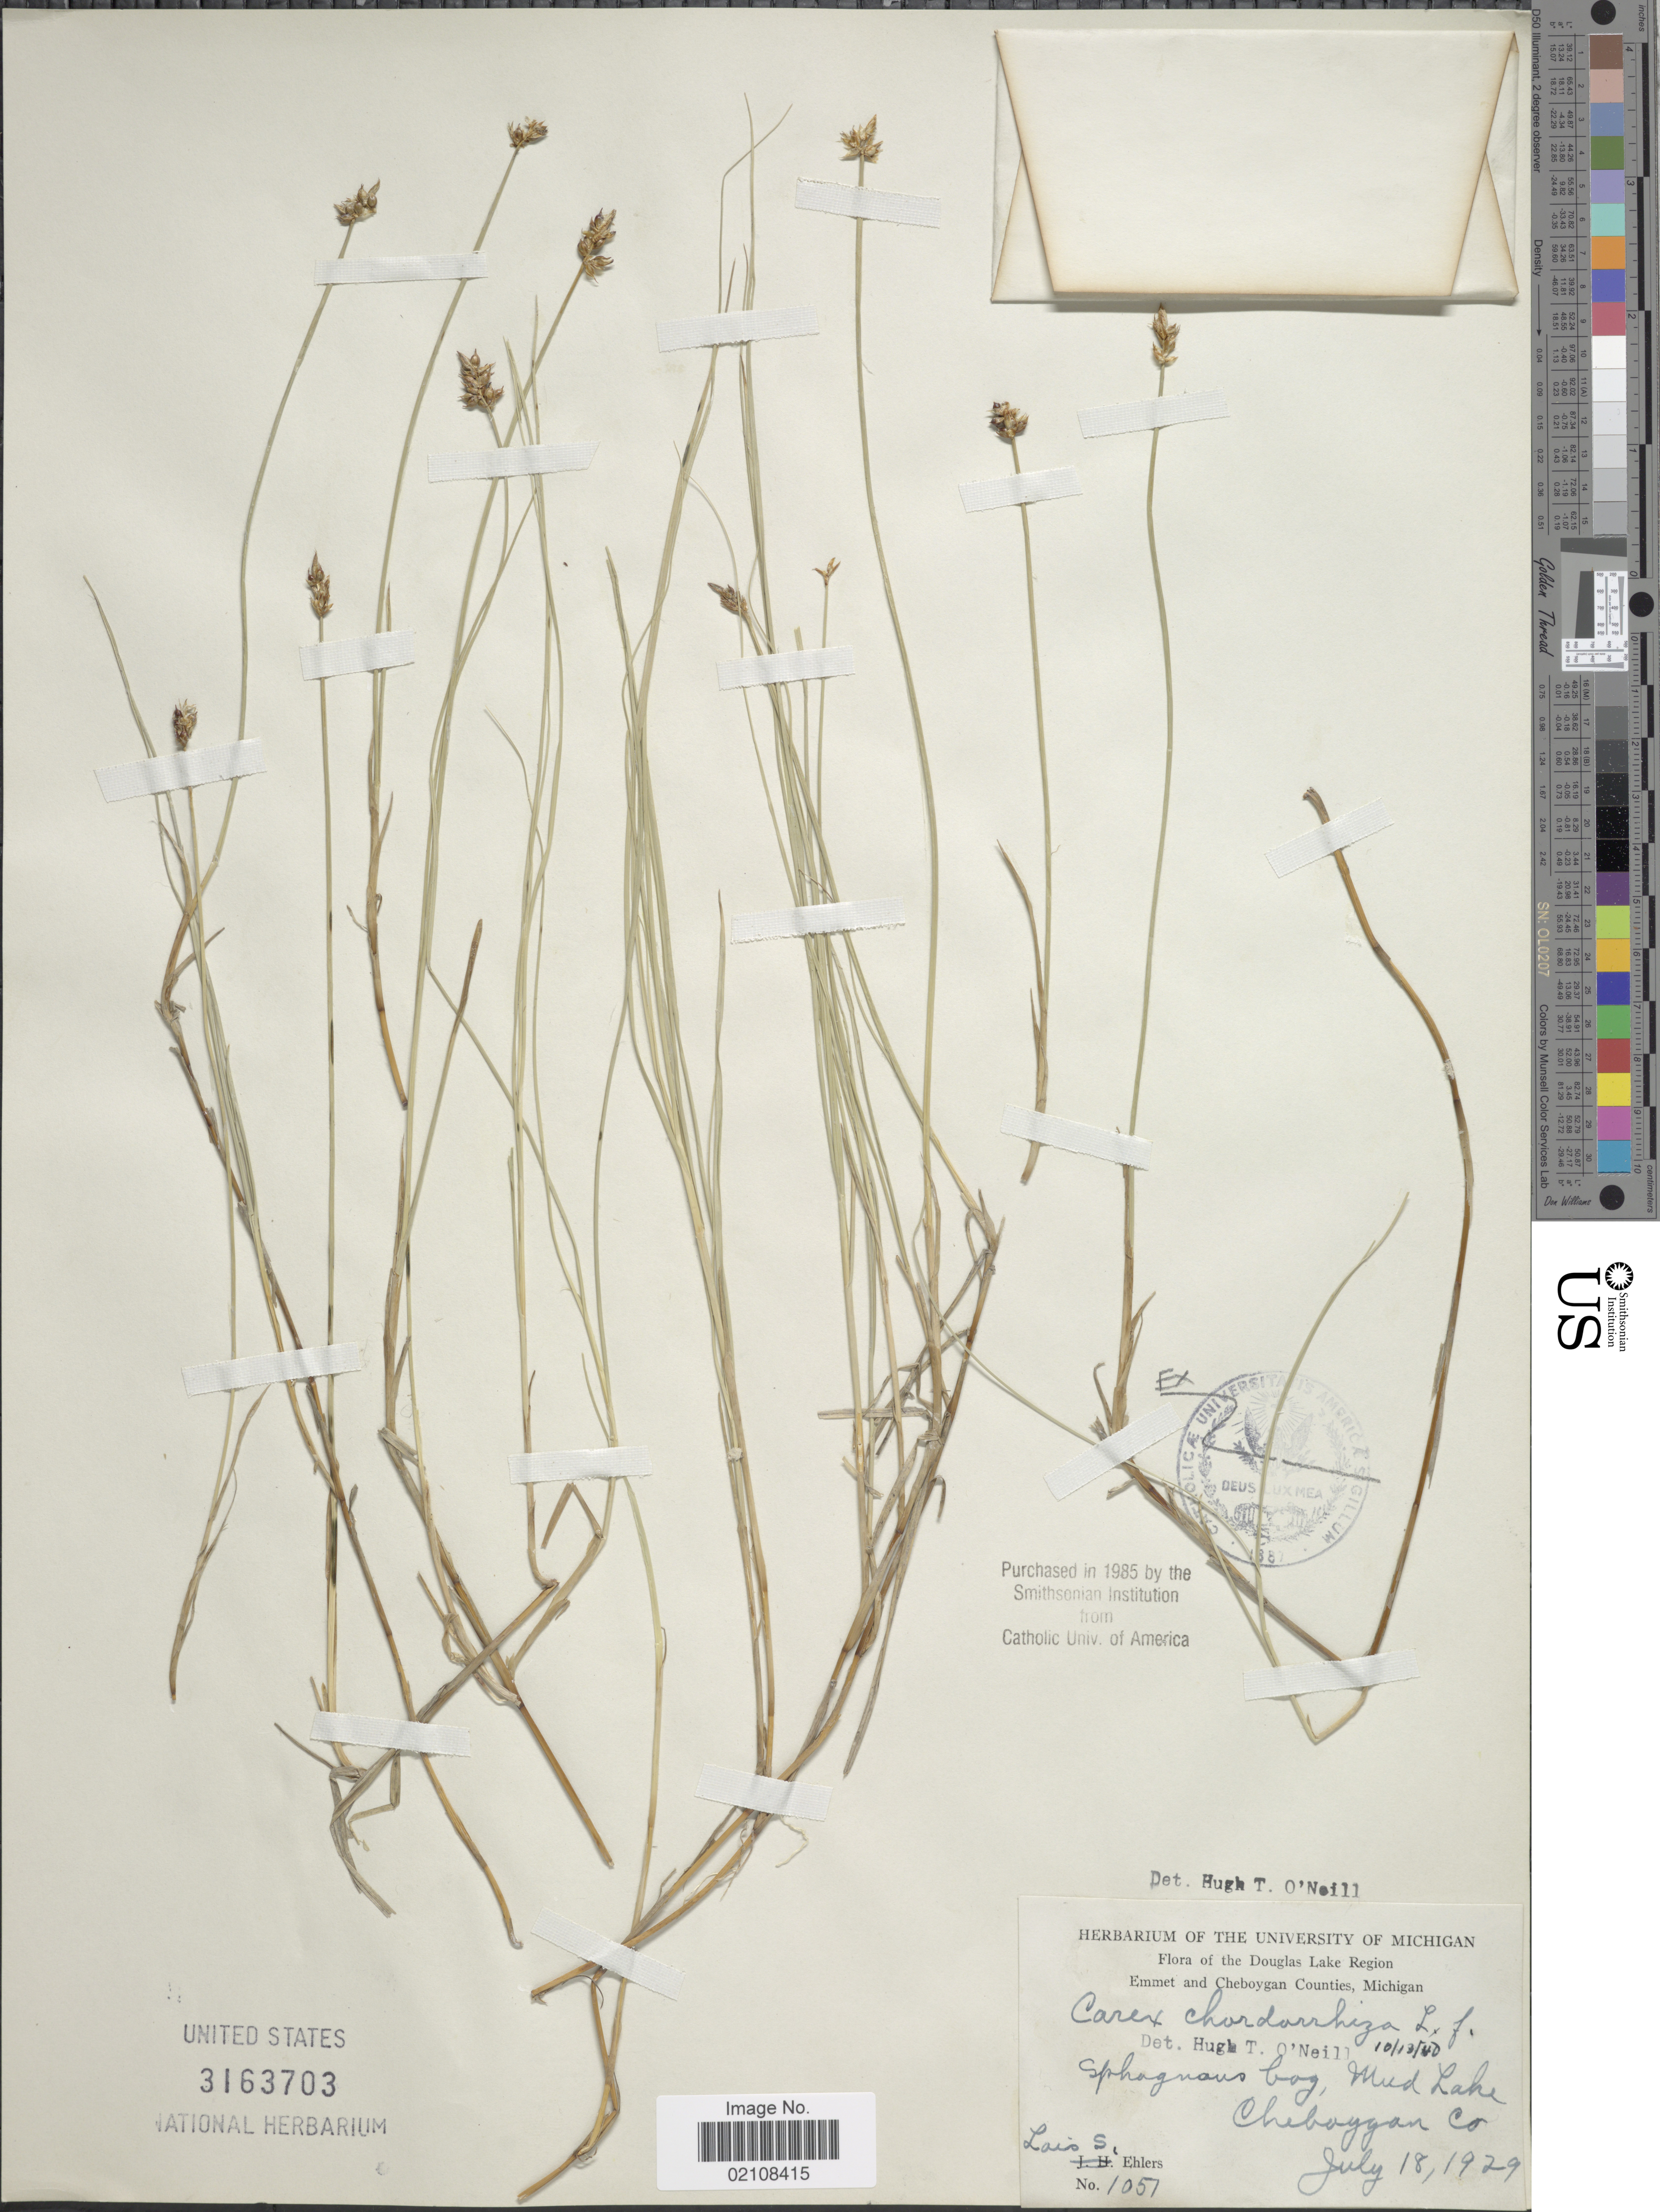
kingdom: Plantae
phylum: Tracheophyta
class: Liliopsida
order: Poales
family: Cyperaceae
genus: Carex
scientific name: Carex chordorrhiza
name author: L. f.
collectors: L. Ehlers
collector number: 1057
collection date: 1929-07-18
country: United States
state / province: Michigan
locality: Douglas Lake Region. Emmet and Cheboygan Counties. Sphagnous bog, Mud Lake. Cheboygan Co.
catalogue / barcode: US 3163703